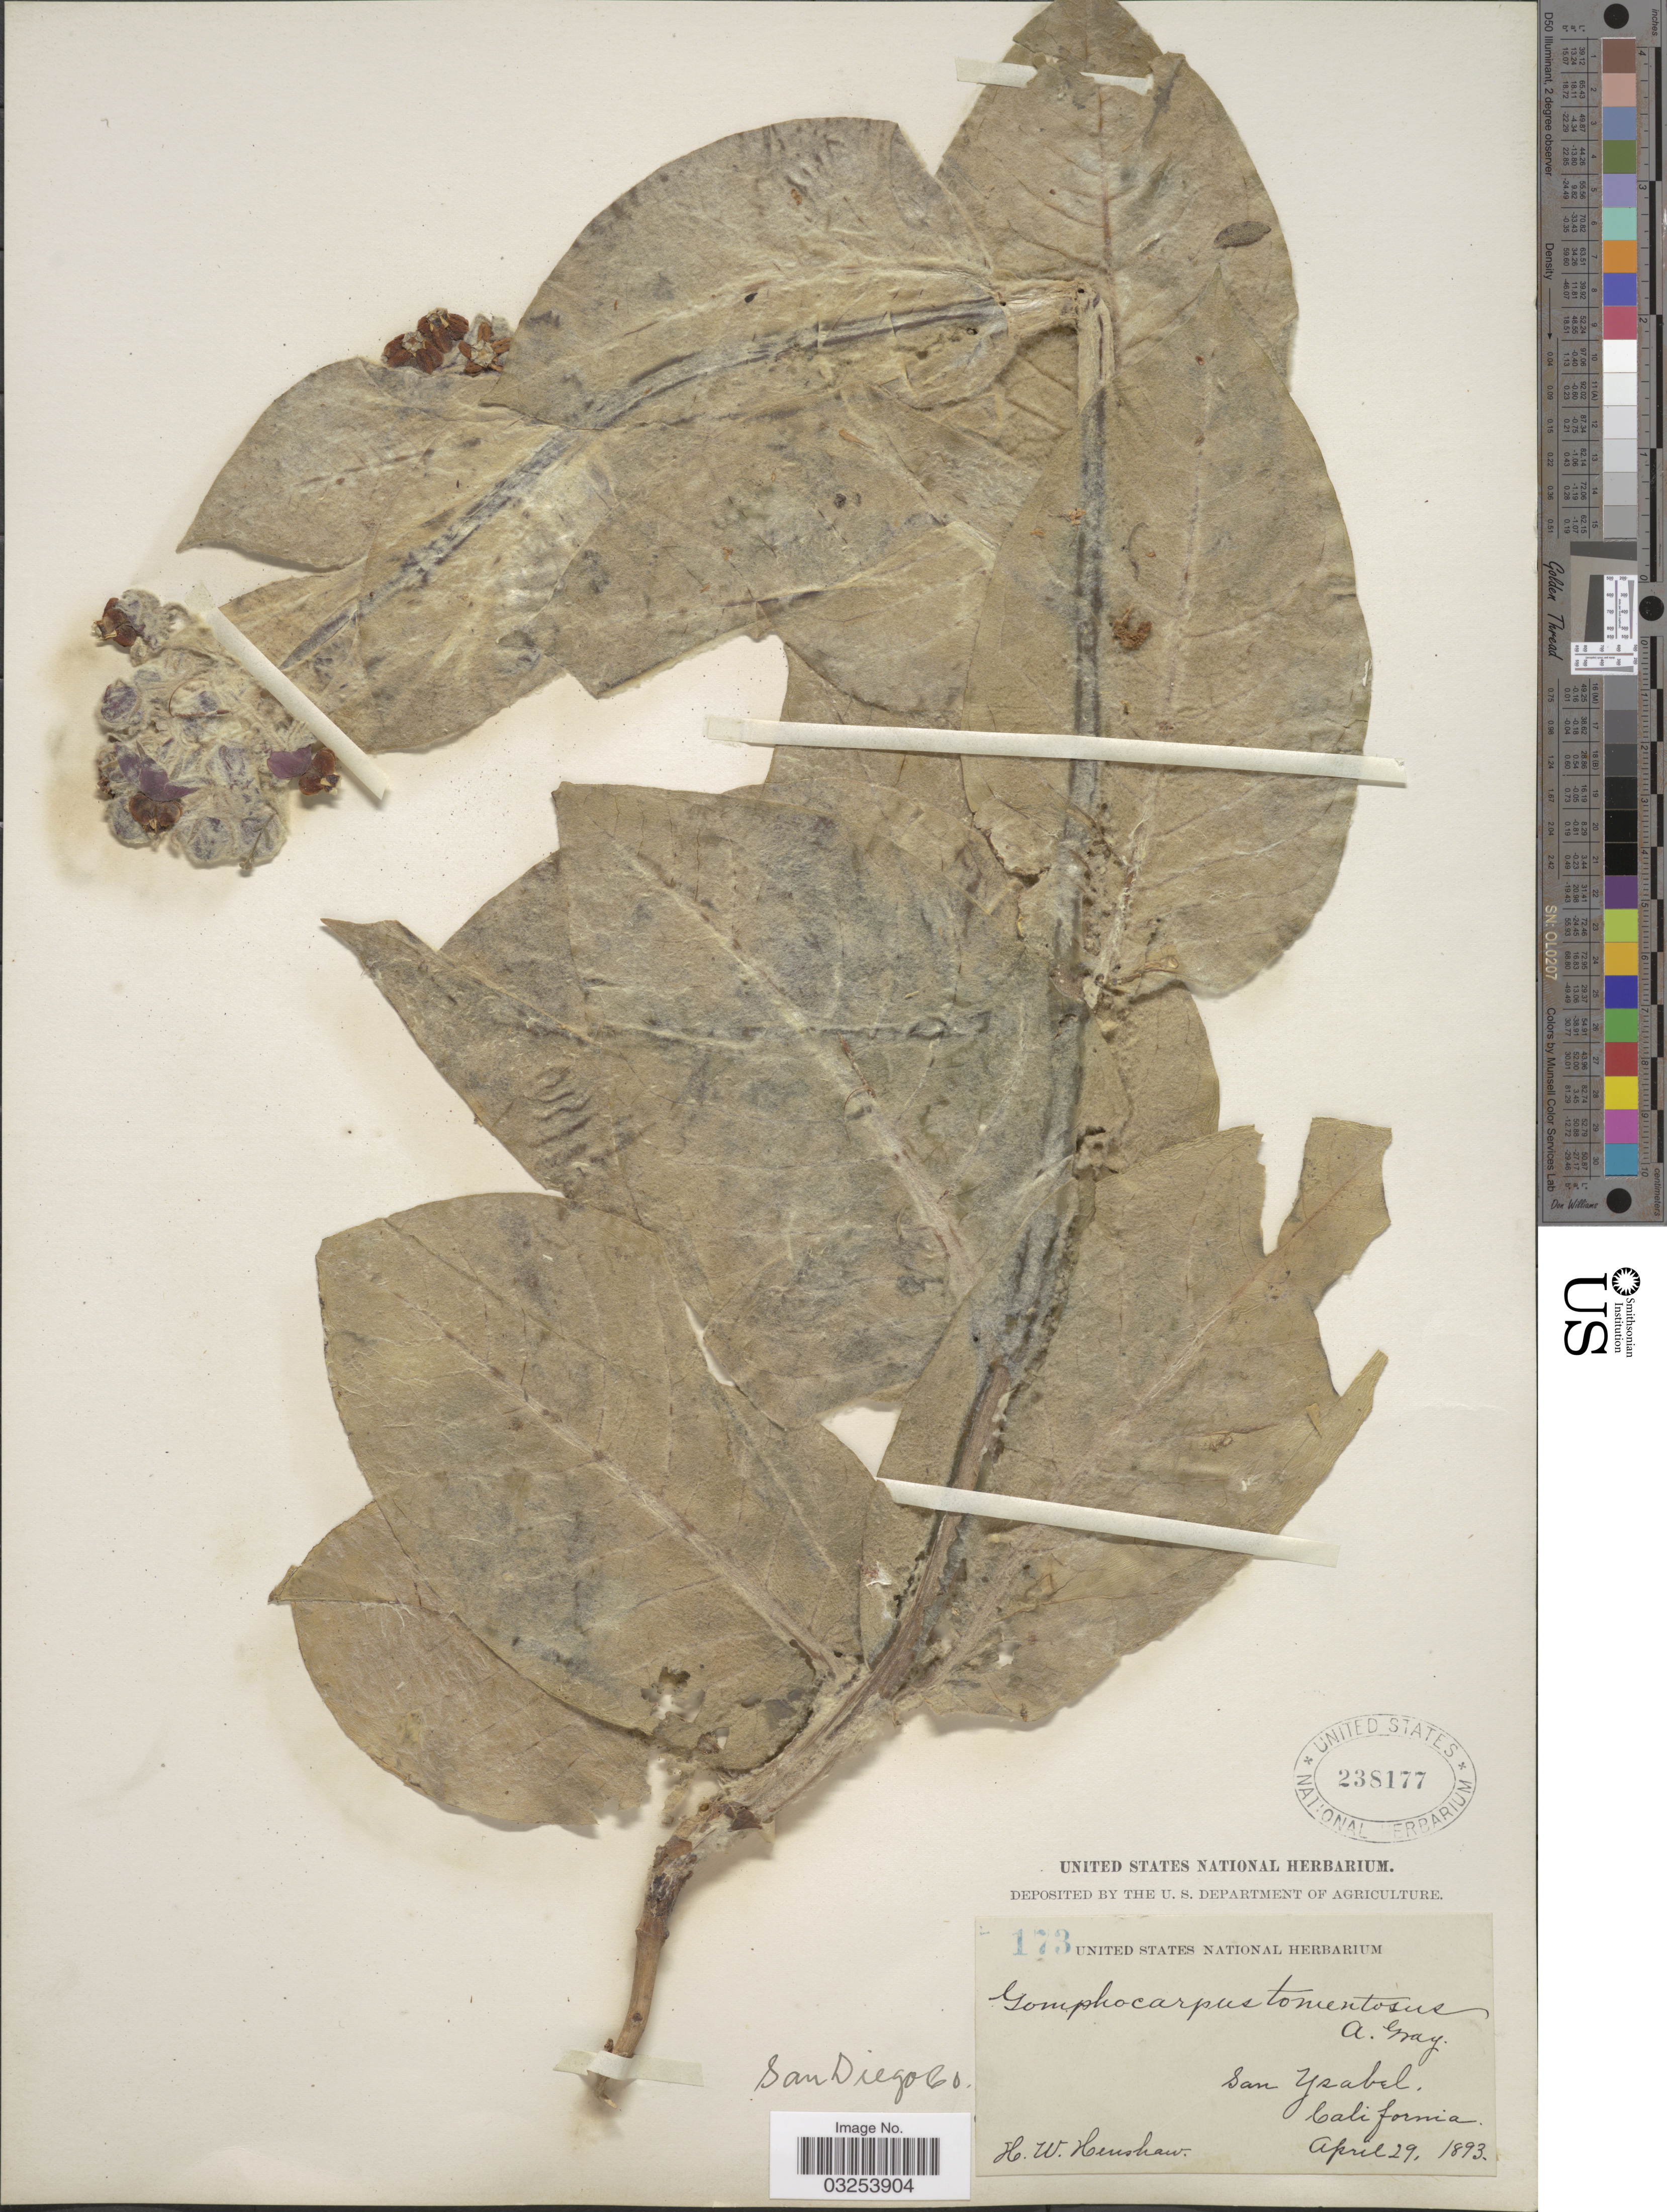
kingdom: Plantae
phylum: Tracheophyta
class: Magnoliopsida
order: Gentianales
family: Apocynaceae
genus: Asclepias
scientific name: Asclepias californica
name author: Greene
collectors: H. Henshaw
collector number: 173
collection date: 1893-04-29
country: United States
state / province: California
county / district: San Diego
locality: San Ysabel. San Diego Co.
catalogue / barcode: US 238177